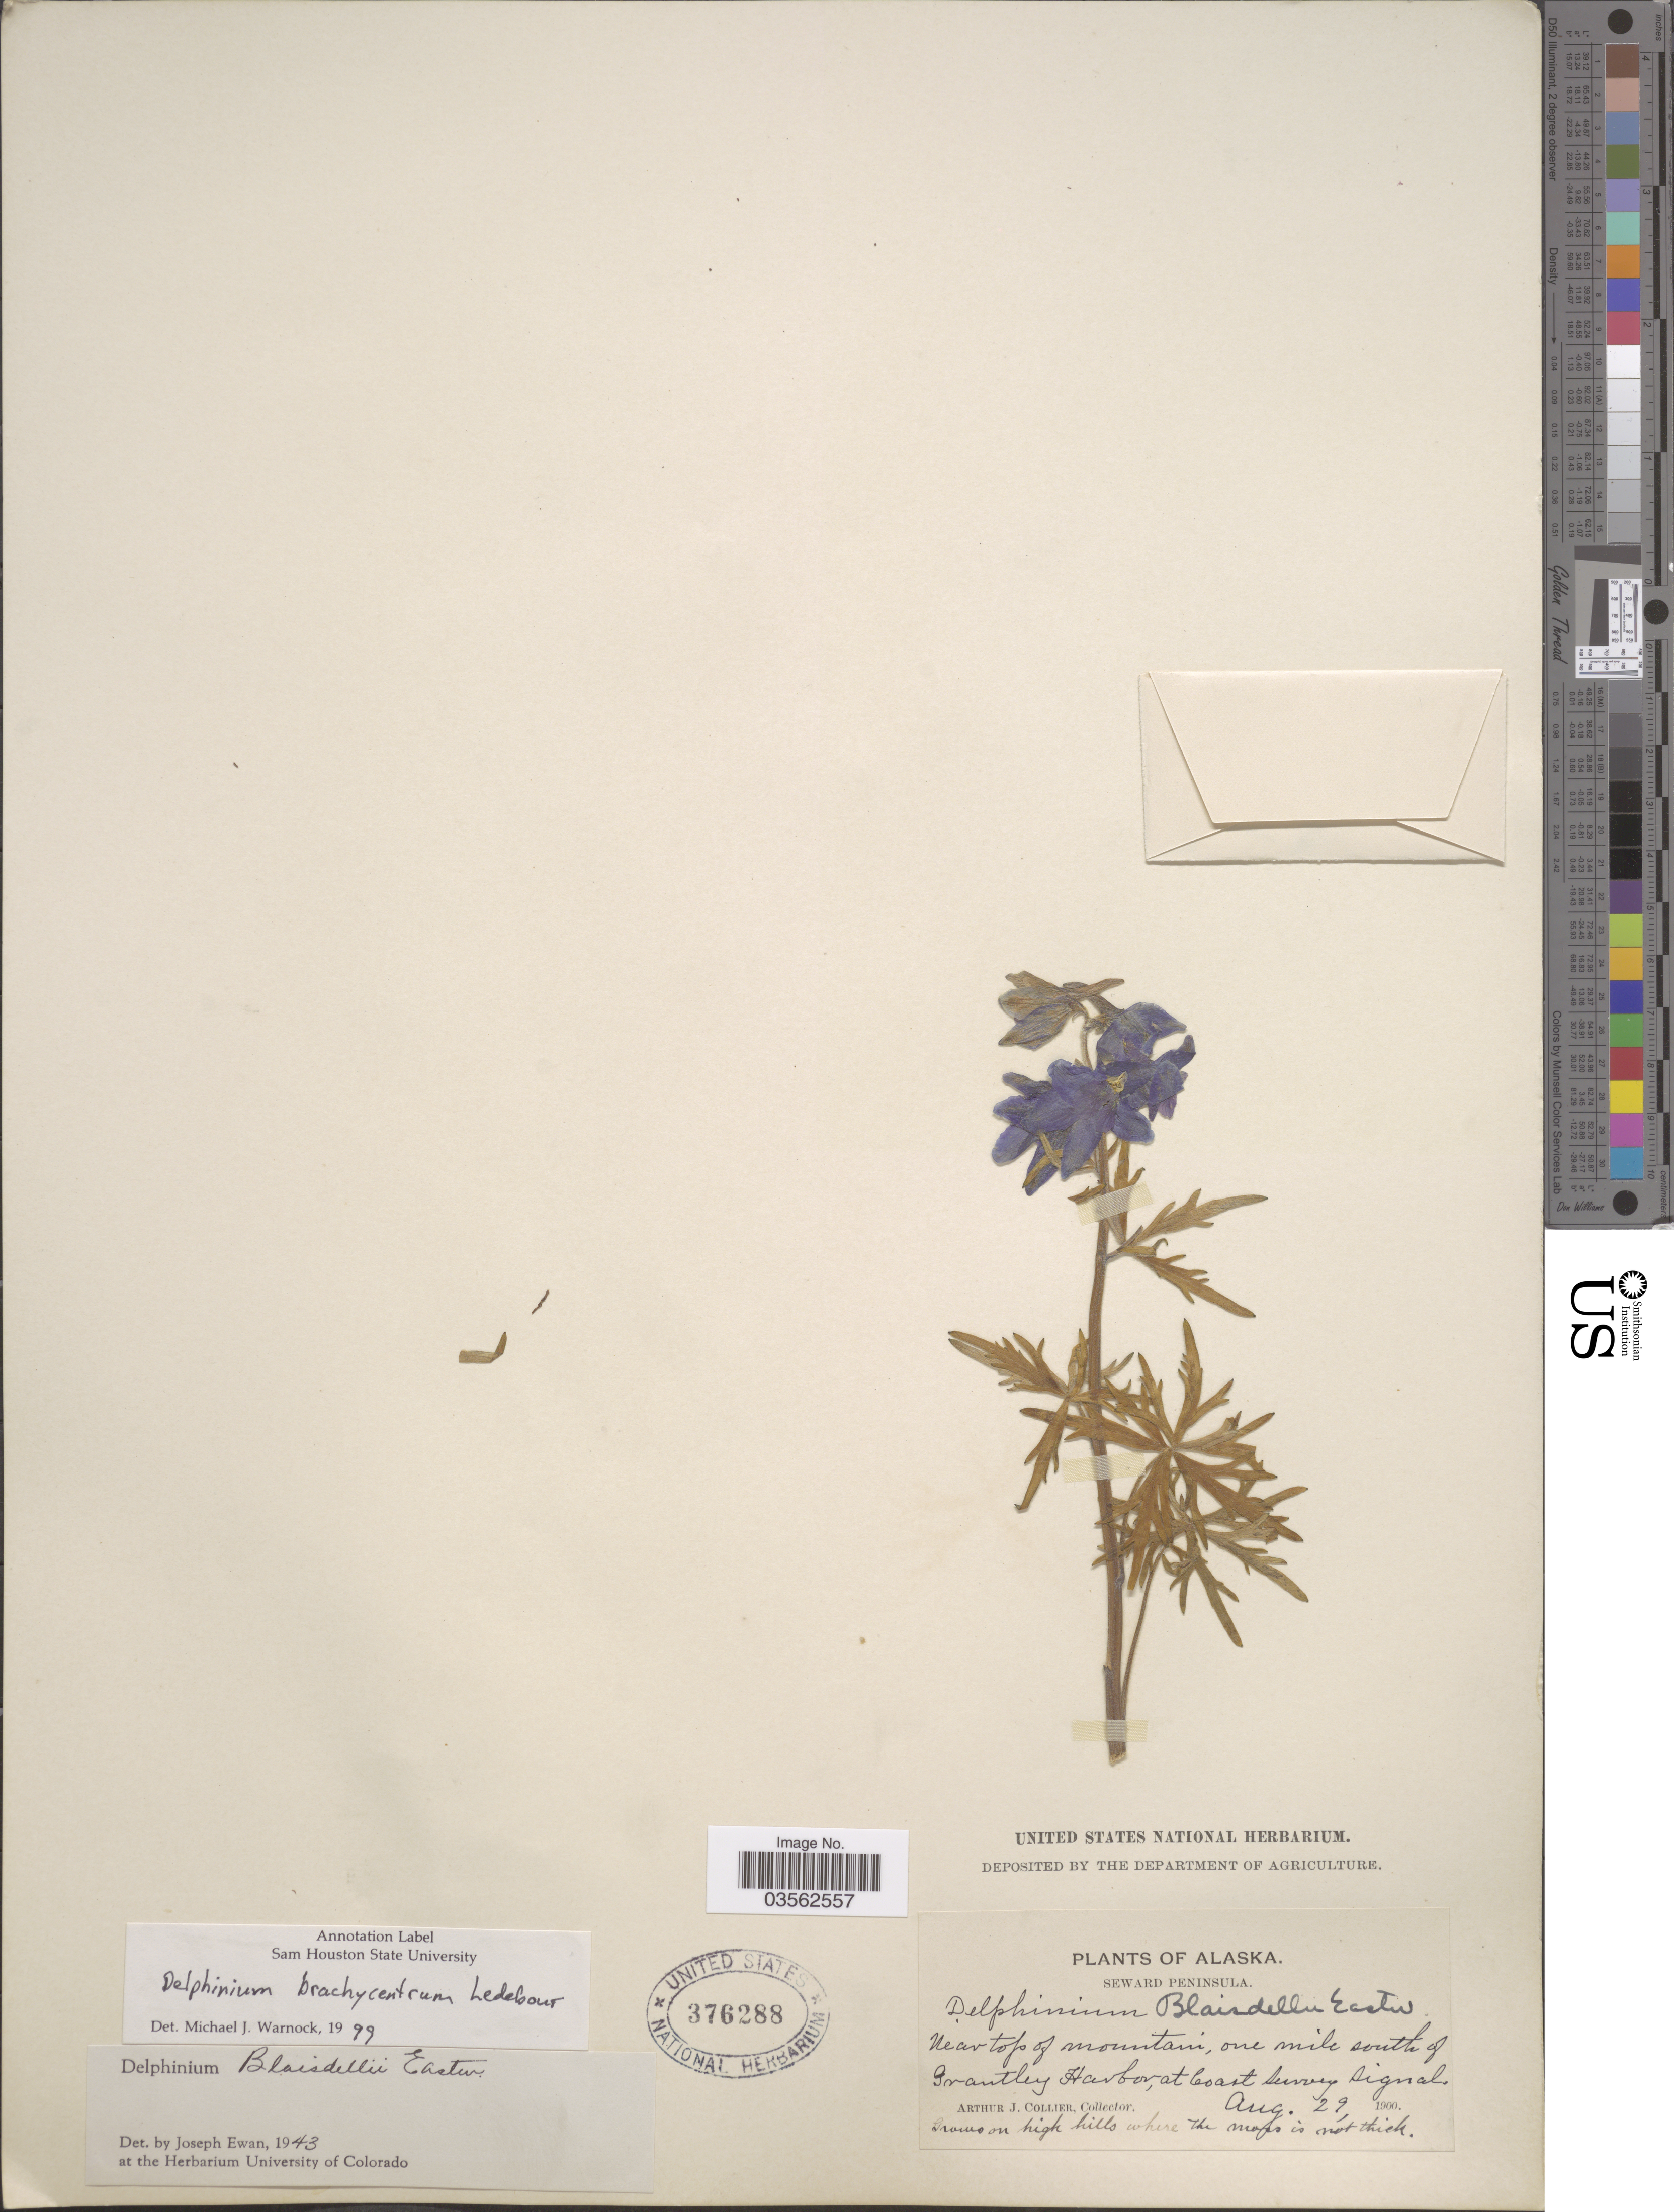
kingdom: Plantae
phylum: Tracheophyta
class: Magnoliopsida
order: Ranunculales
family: Ranunculaceae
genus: Delphinium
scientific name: Delphinium brachycentrum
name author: Ledeb.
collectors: A. Collier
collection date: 1900-08-29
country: United States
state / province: Alaska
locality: Seward Peninsula. Near top of mountain, one mile south of Grantley Harbor, at Coast Survey Signal.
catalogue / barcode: US 376288